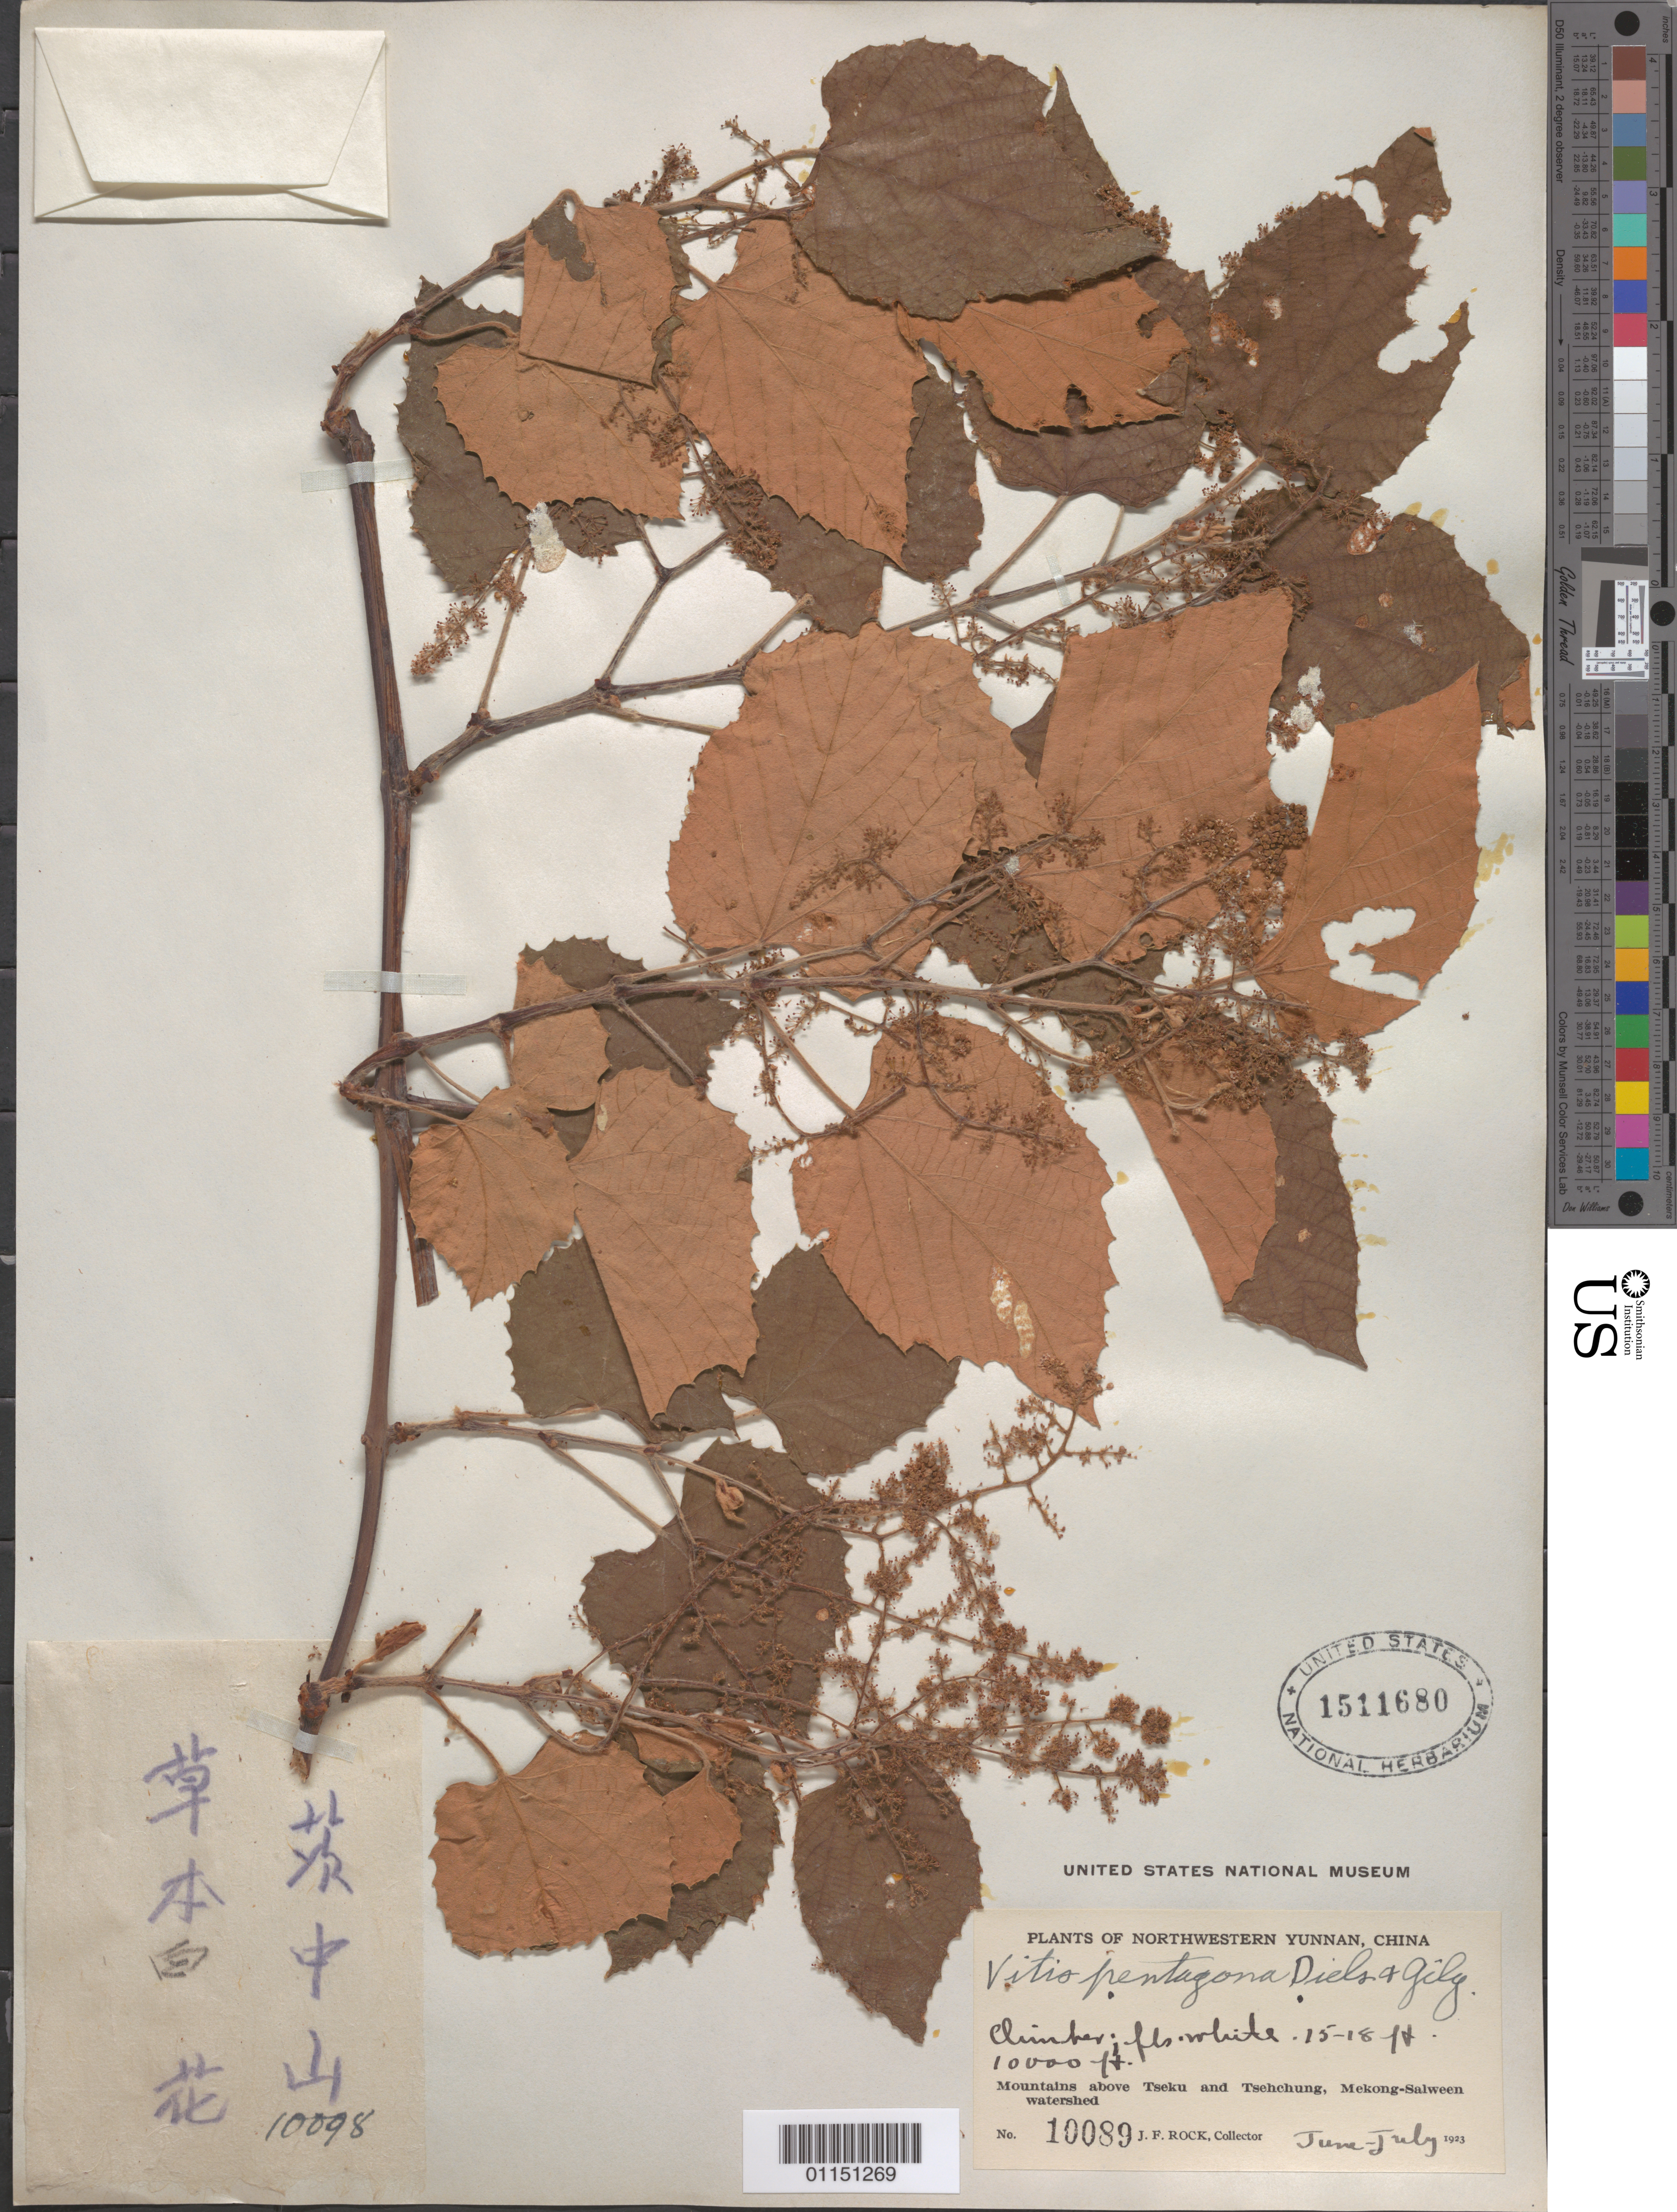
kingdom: Plantae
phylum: Tracheophyta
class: Magnoliopsida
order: Vitales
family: Vitaceae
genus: Vitis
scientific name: Vitis quinquangularis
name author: Rehder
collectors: J. F. Rock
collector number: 10089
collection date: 1923-06/1923-07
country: China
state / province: Yunnan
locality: Mts above Tseku and Tsehchung, Mekong-Salween watershed.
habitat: Climber.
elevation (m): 3048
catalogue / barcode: US 1511680